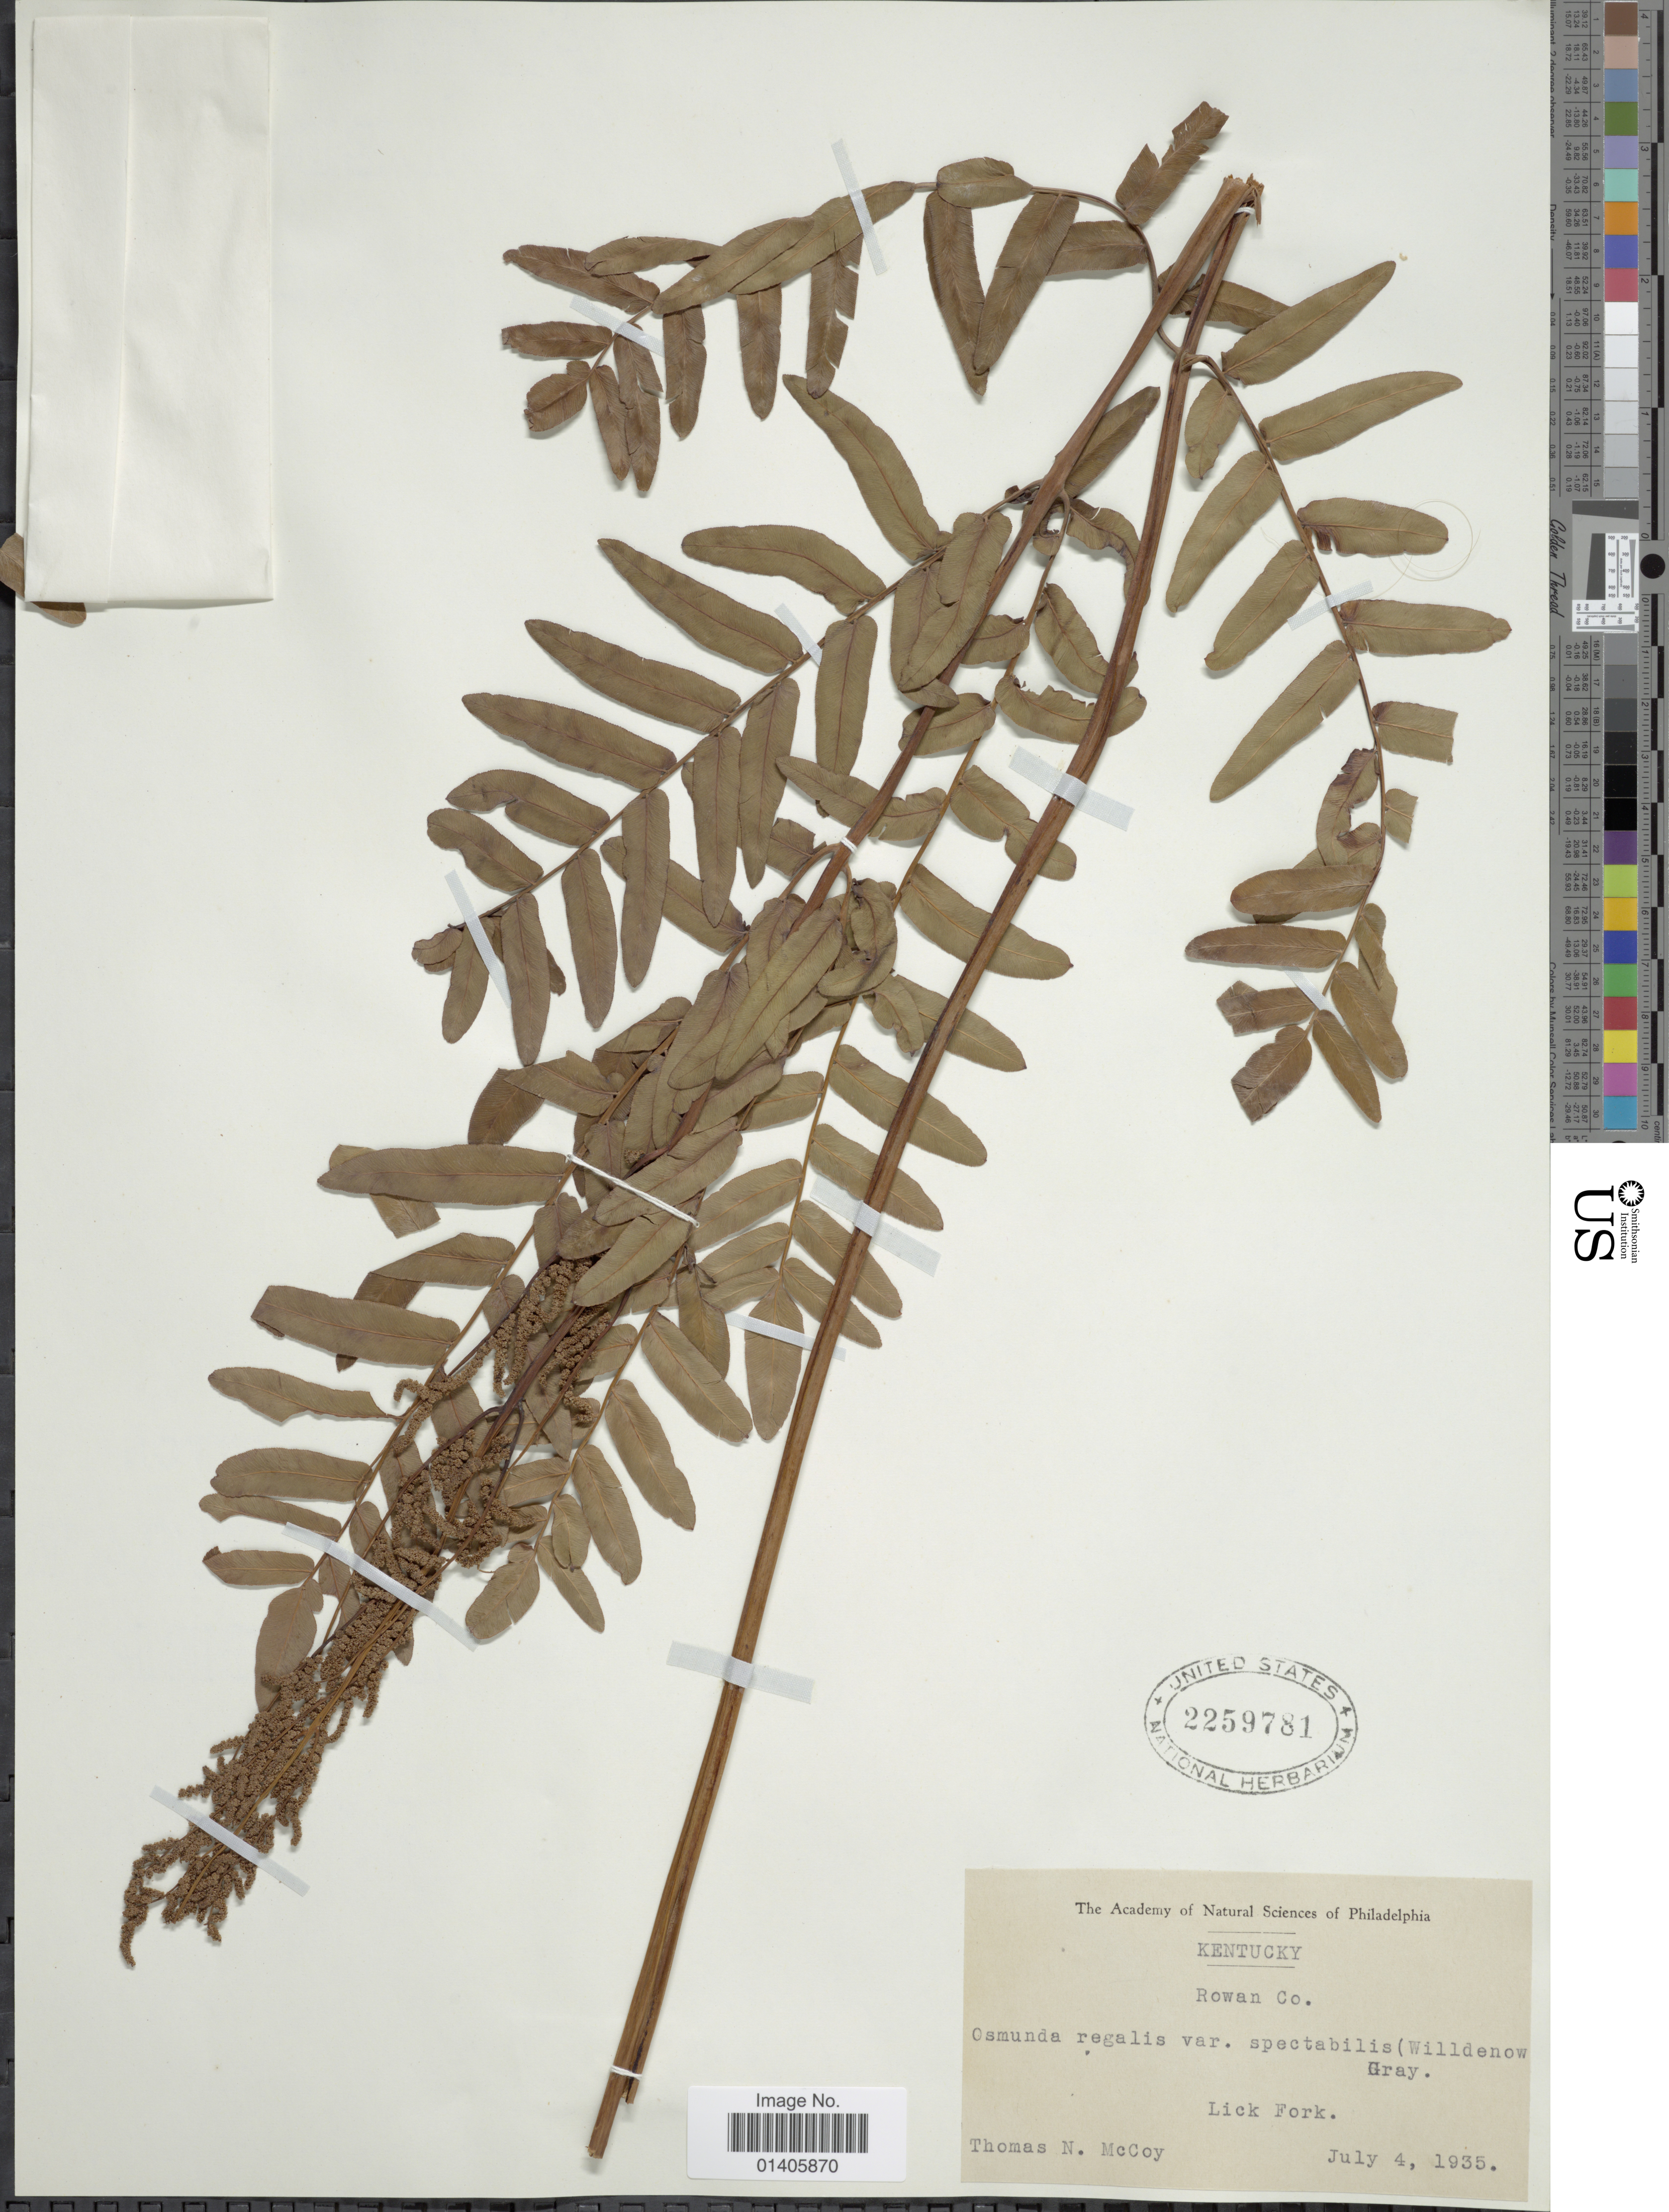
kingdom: Plantae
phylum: Tracheophyta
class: Polypodiopsida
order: Osmundales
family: Osmundaceae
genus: Osmunda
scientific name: Osmunda regalis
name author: L.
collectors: T. N. McCoy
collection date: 1935-07-04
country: United States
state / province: Kentucky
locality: Rowan Co, Lick Fork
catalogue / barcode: US 2259781